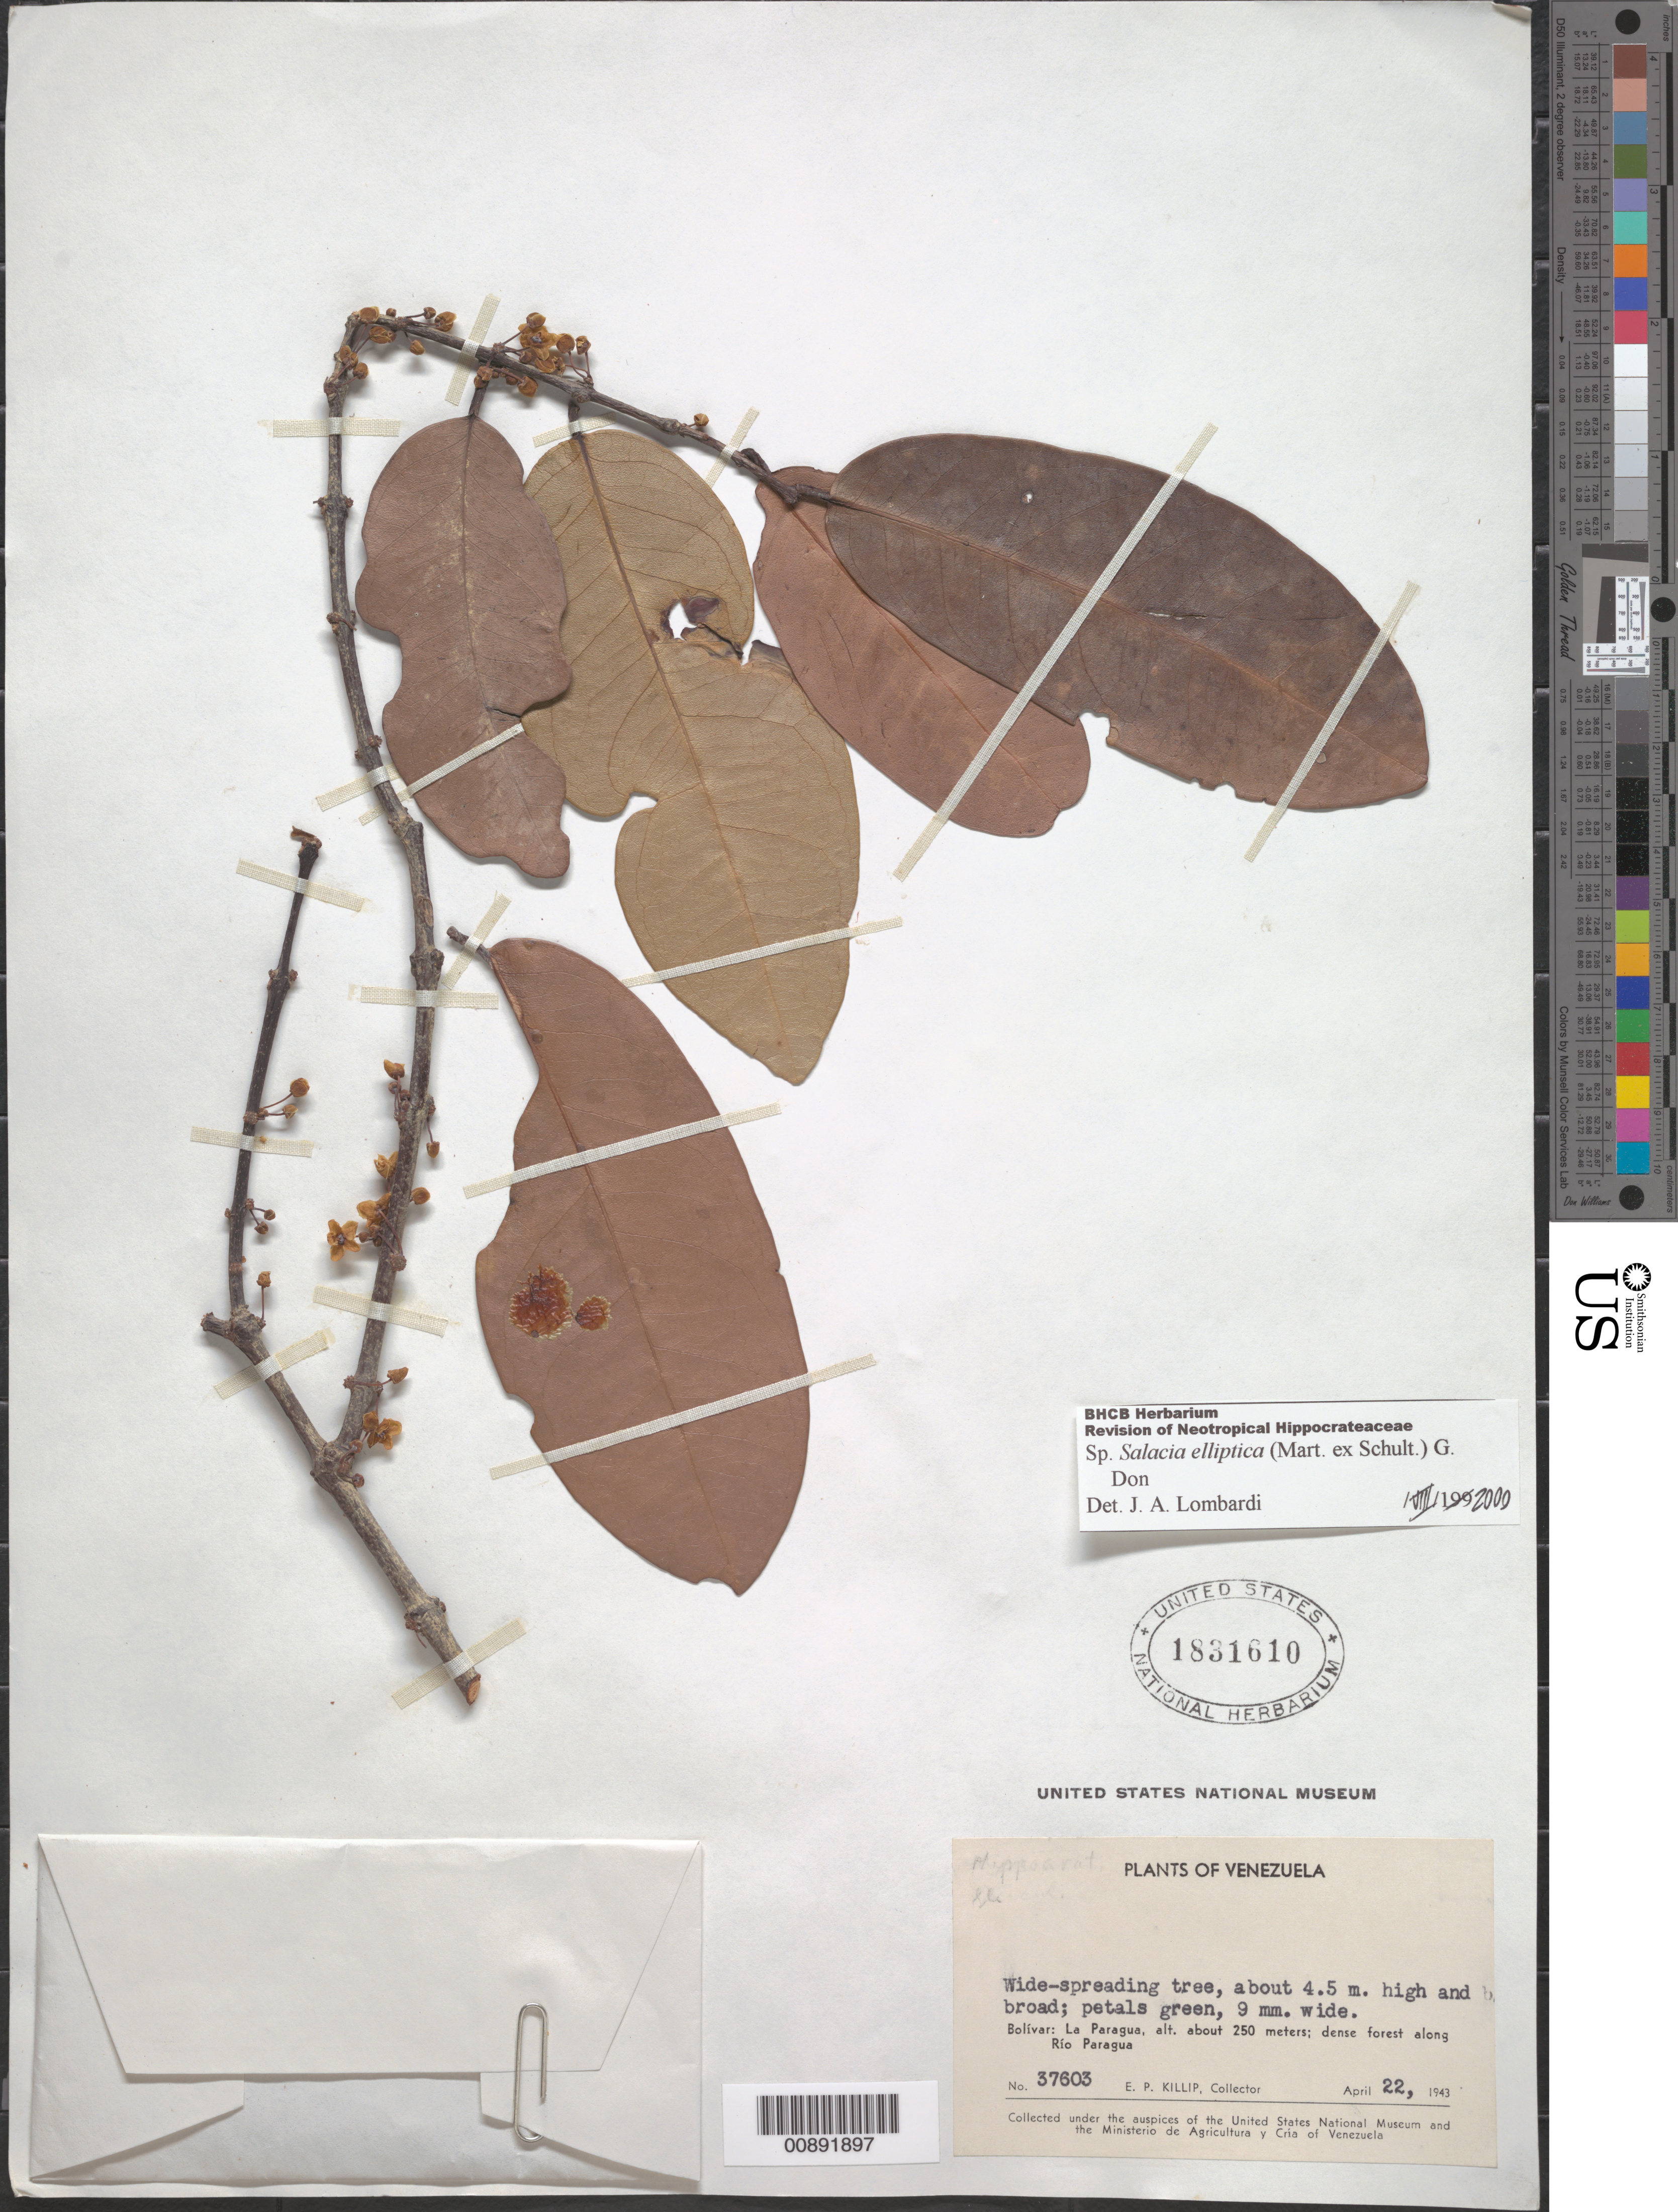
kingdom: Plantae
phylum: Tracheophyta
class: Magnoliopsida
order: Celastrales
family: Celastraceae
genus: Salacia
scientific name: Salacia elliptica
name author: (Mart. ex Schult.) G. Don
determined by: Lombardi, Julio A.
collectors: E. P. Killip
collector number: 37603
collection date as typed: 22-Apr-43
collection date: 1943-04-22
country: Venezuela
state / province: Bolívar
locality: La Paragua, along Río Paragua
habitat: Dense forest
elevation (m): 250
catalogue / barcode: US 1831610